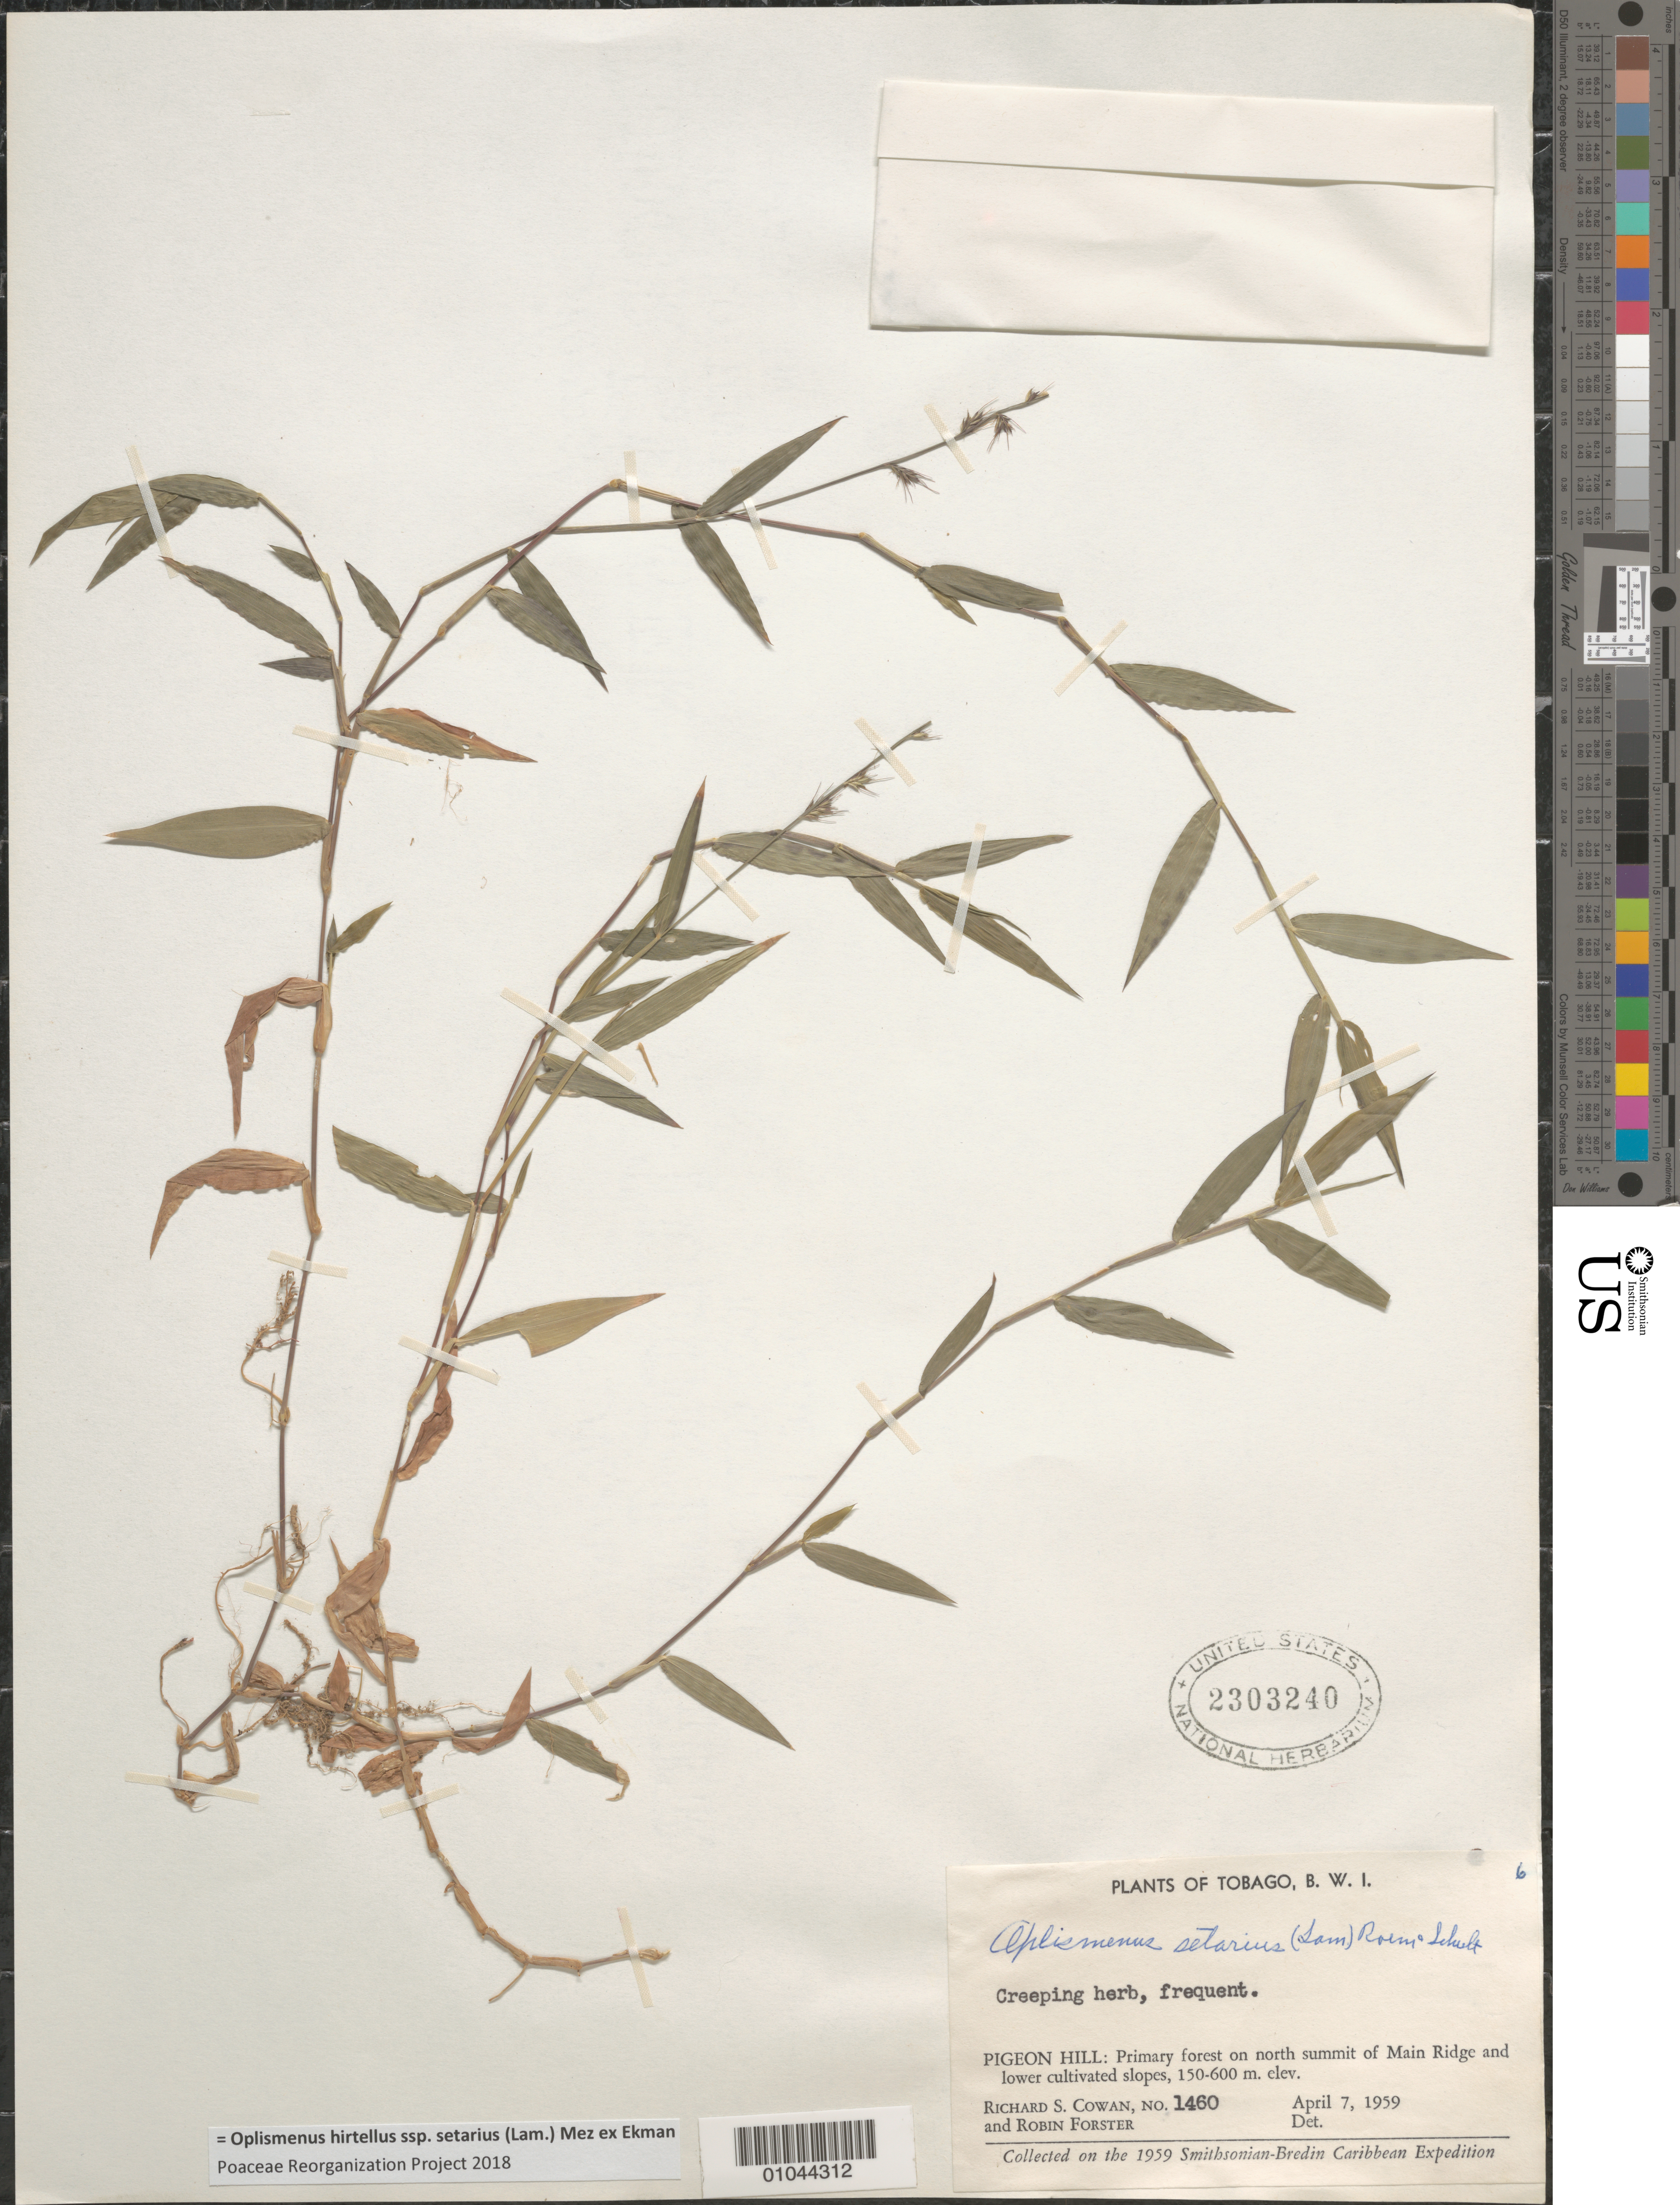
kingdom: Plantae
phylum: Tracheophyta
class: Liliopsida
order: Poales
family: Poaceae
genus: Oplismenus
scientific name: Oplismenus hirtellus subsp. setarius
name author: (Lam.) Mez ex Ekman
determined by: Poaceae Reorganization Project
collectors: R. S. Cowan & R. Forster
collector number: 1460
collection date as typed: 07 Apr 1959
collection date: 1959-04-07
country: Trinidad and Tobago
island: Tobago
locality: Pigeon Hill: Primary forest north of summit of Main Ridge and lower cultivated slopes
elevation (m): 150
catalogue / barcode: US 2303240